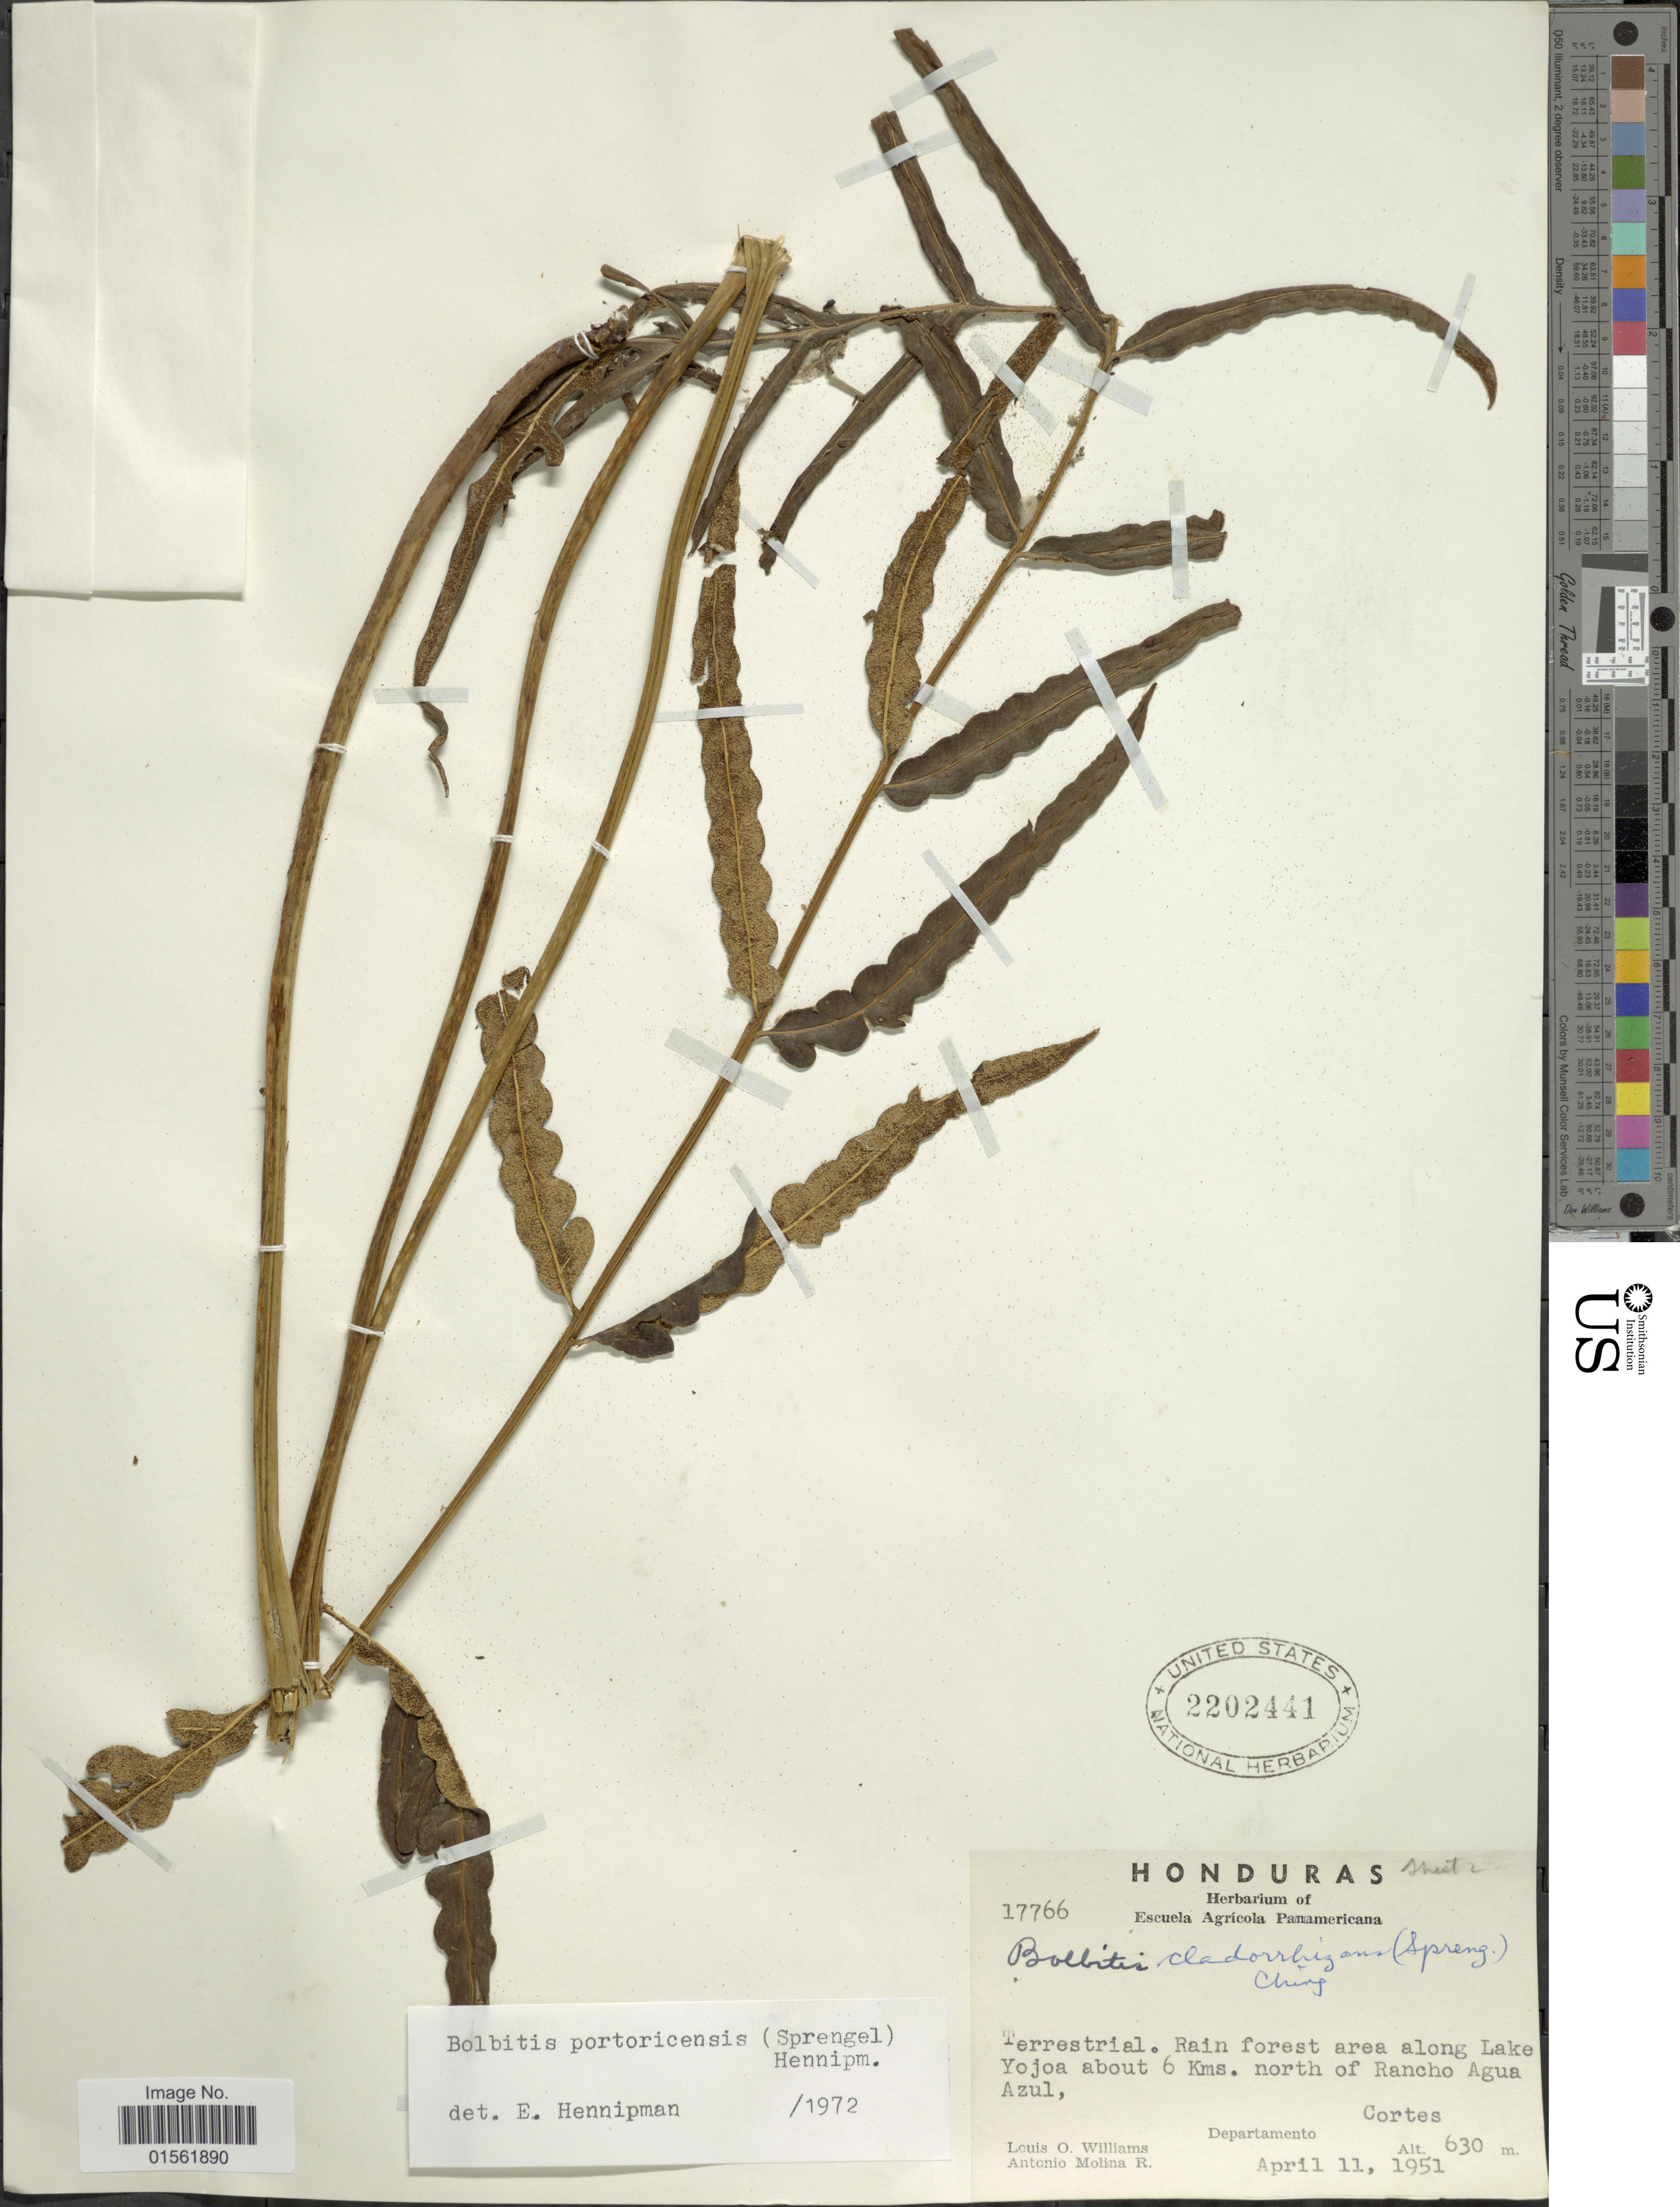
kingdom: Plantae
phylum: Tracheophyta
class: Polypodiopsida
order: Polypodiales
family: Dryopteridaceae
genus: Bolbitis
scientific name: Bolbitis portoricensis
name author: (Spreng.) Hennipman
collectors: L. O. Williams & A. Molina R.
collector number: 17766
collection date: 1951-04-11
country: Honduras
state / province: Cortés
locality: Rain forest area along Lake Yojoa about 6 kms. north of Rancho Agua Azul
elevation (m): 630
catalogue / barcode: US 2202441